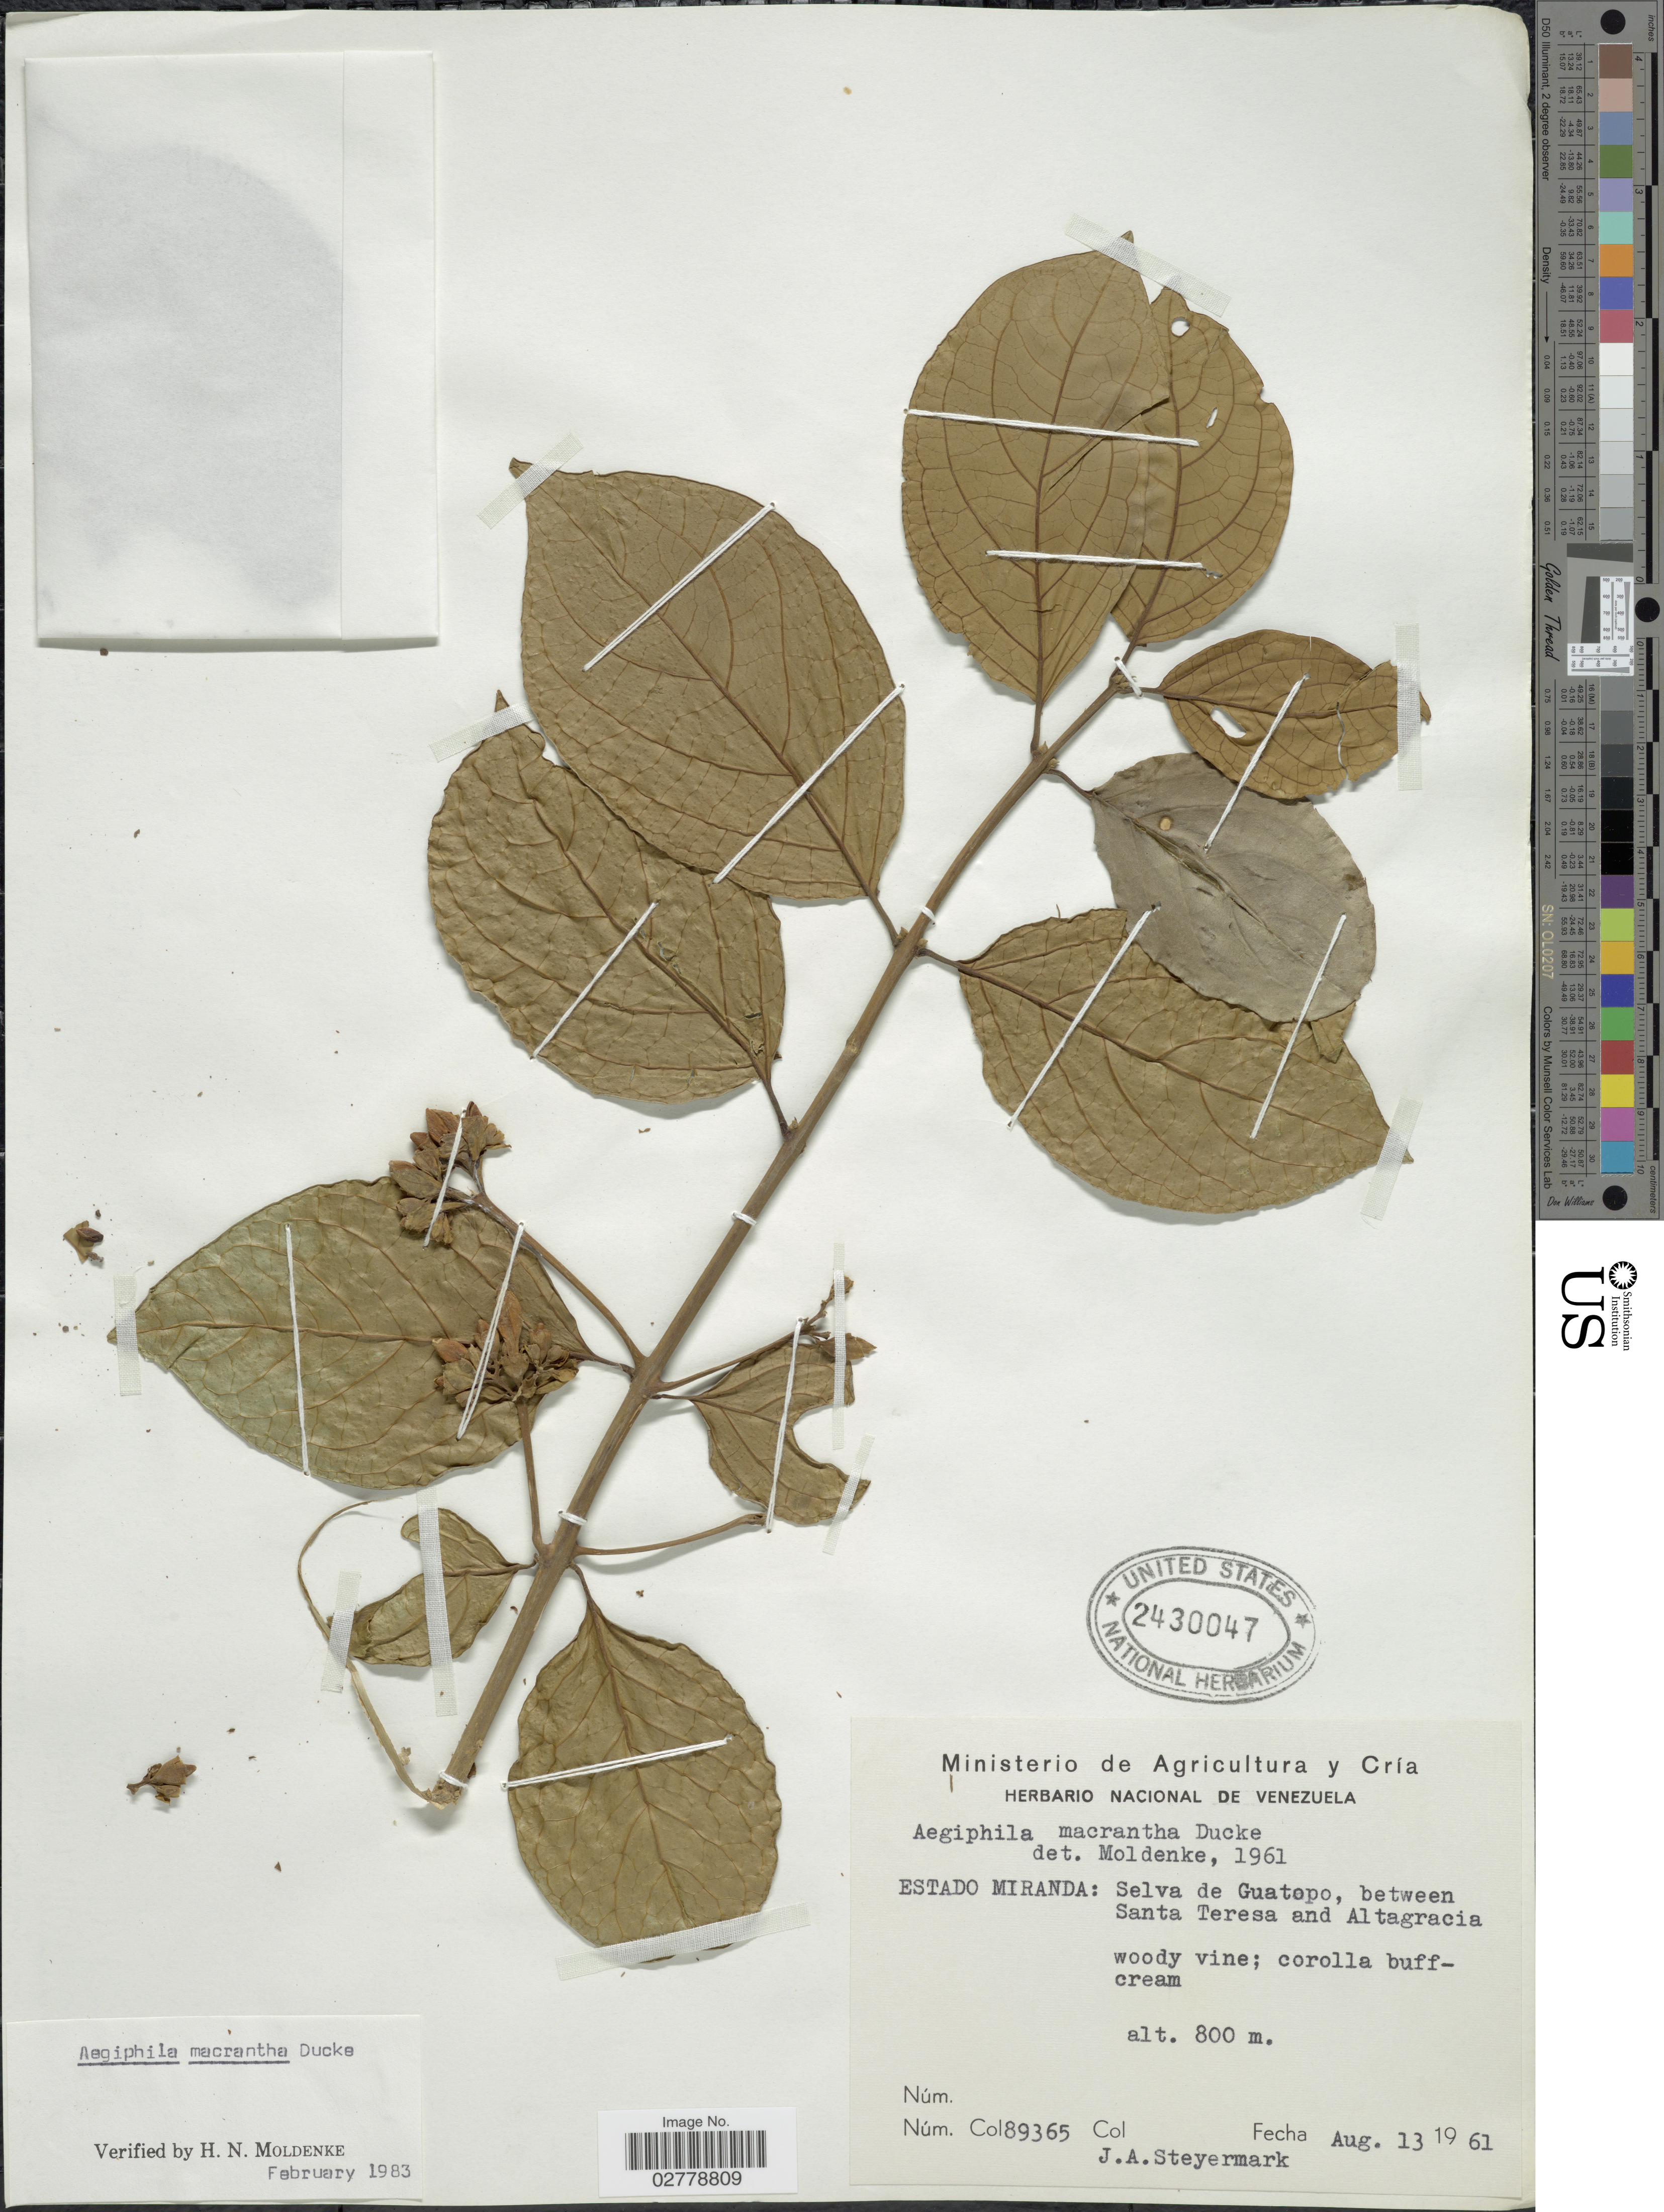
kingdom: Plantae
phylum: Tracheophyta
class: Magnoliopsida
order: Lamiales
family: Lamiaceae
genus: Aegiphila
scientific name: Aegiphila macrantha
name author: Ducke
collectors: J. Steyermark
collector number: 89365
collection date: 1961-08-13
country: Venezuela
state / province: Miranda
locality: Estado Miranda: Selva de Guatopo, between Santa Teresa and Altagracia.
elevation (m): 800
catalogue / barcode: US 2430047